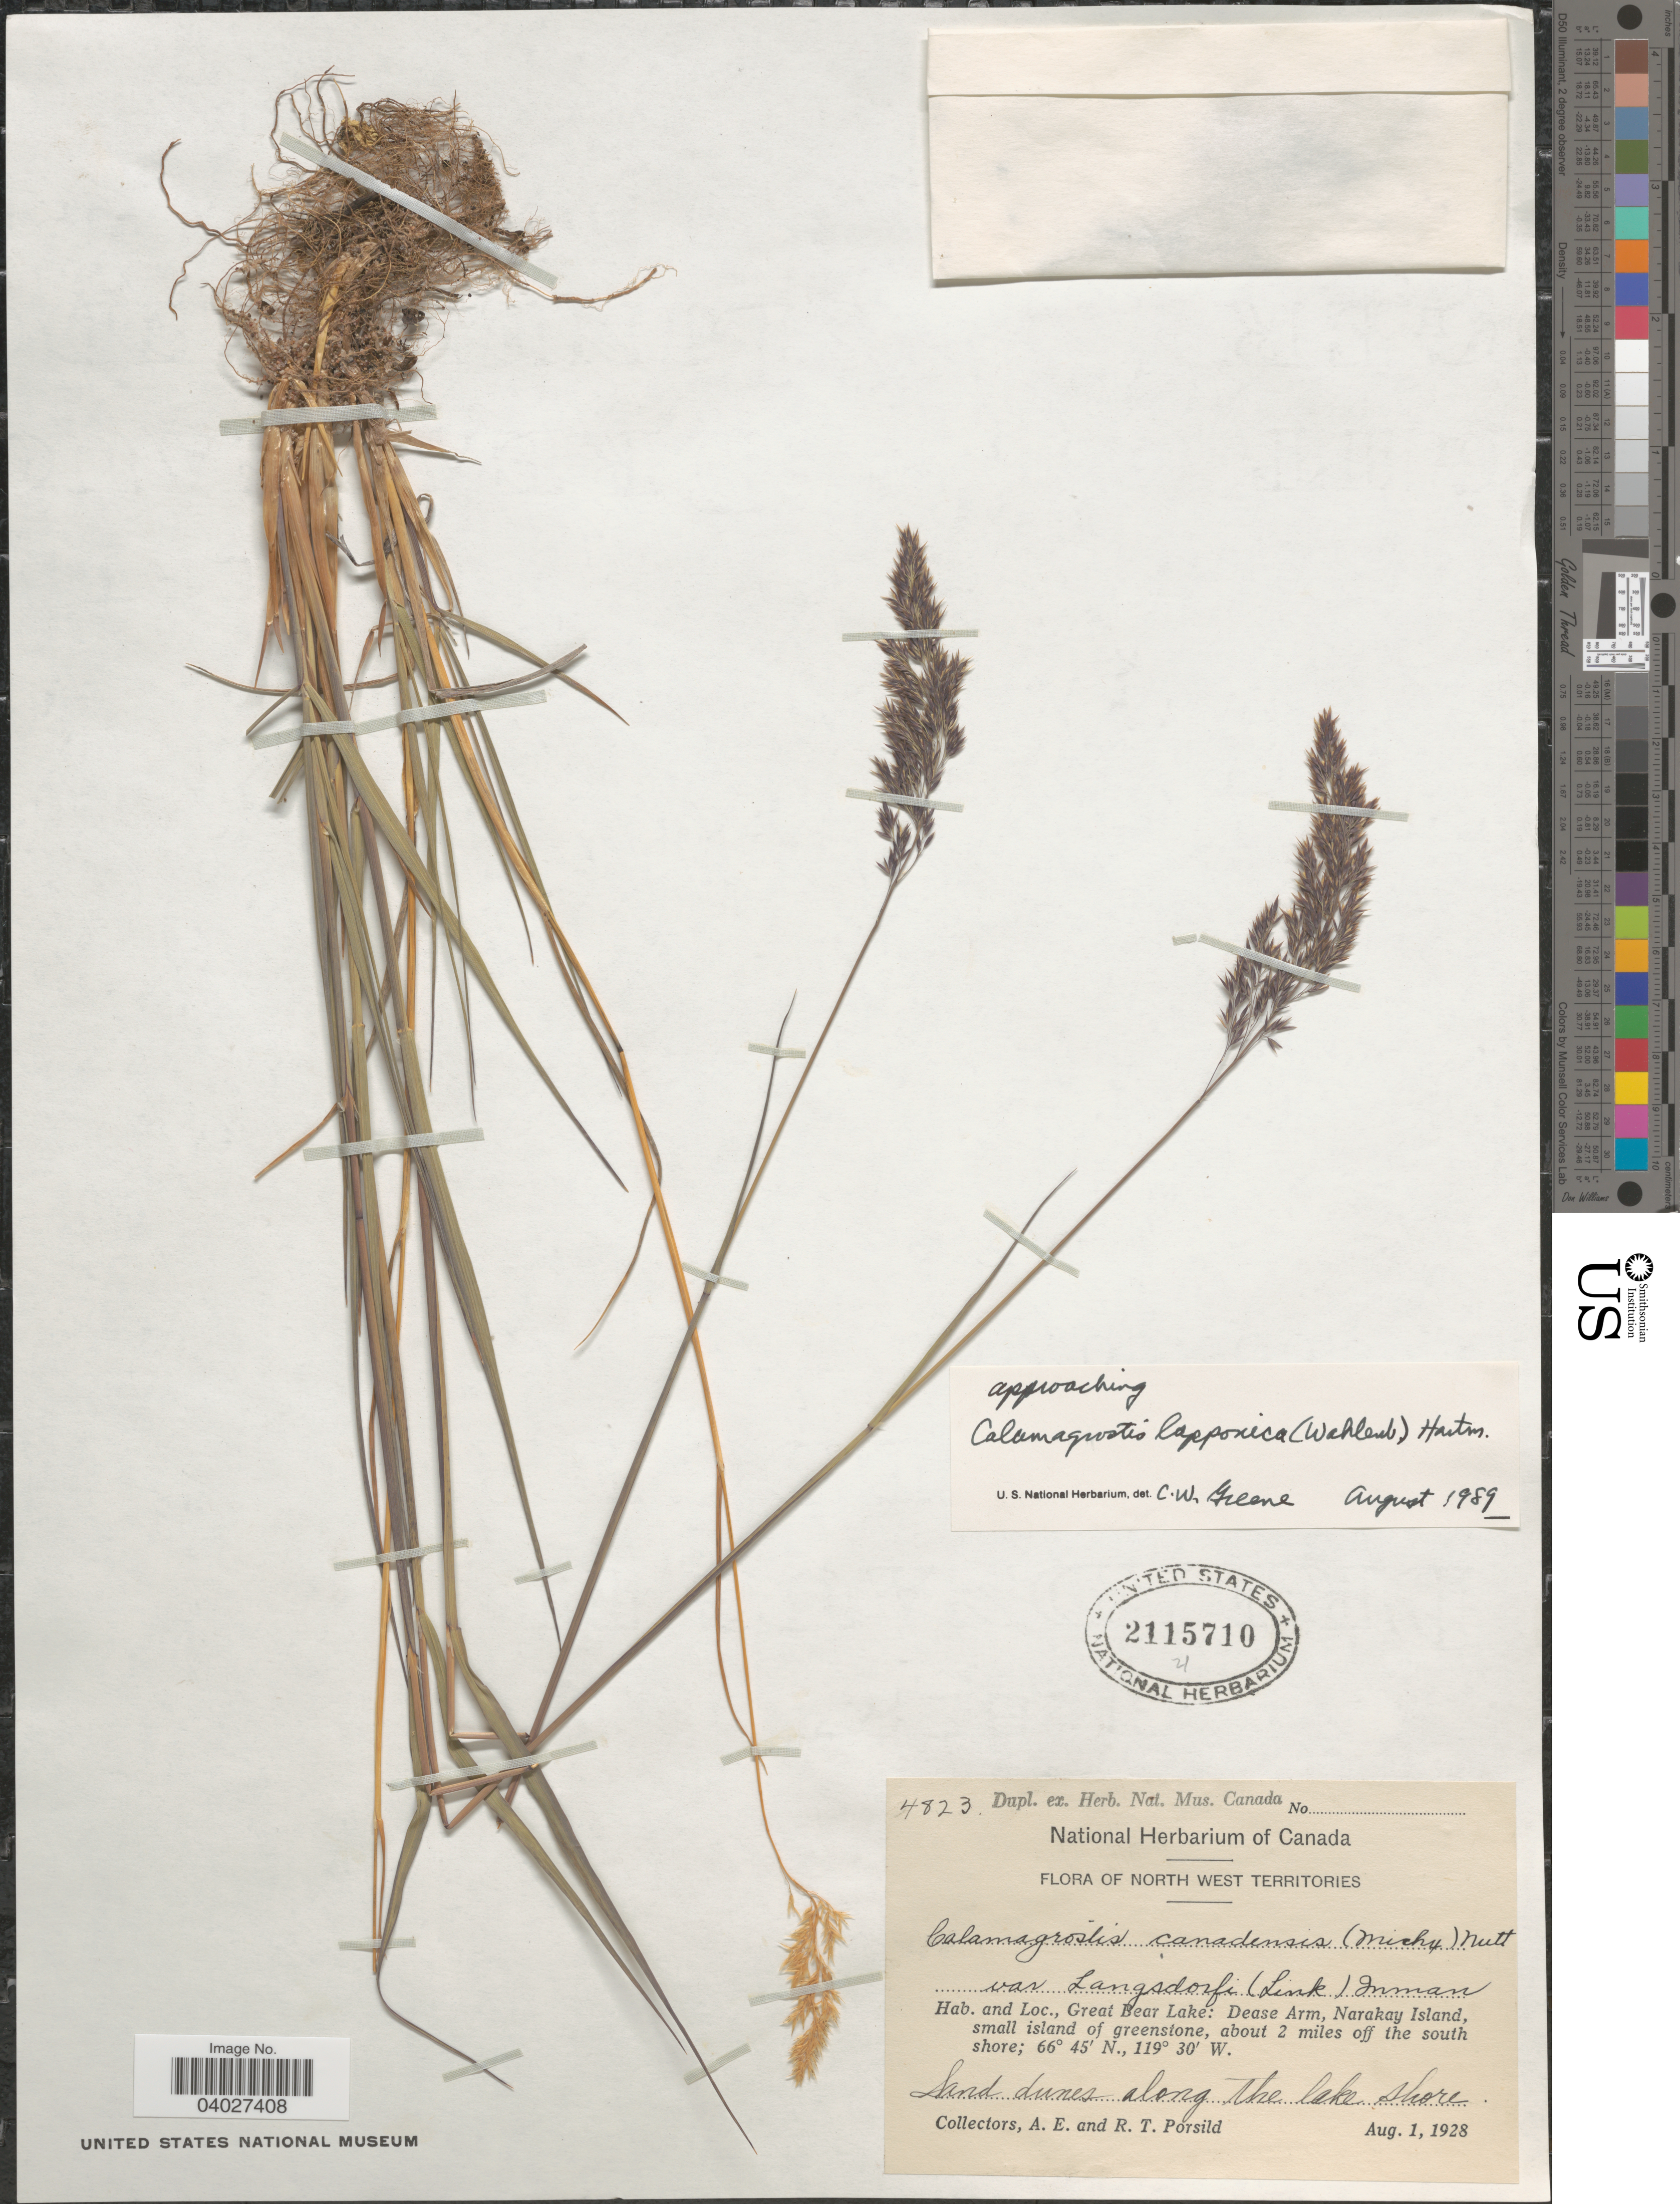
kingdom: Plantae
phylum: Tracheophyta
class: Liliopsida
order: Poales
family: Poaceae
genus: Calamagrostis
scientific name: Calamagrostis canadensis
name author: (Michx.) P. Beauv.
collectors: A. E. Porsild & R. T. Porsild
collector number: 4823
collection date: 1928-08-01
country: Canada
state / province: Northwest Territories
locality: Great Bear Lake: Dease Arm, Narakay Island, small island of greenstone, about 2 miles off the south shore. Sand dunes along the lake shore.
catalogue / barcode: US 2115710